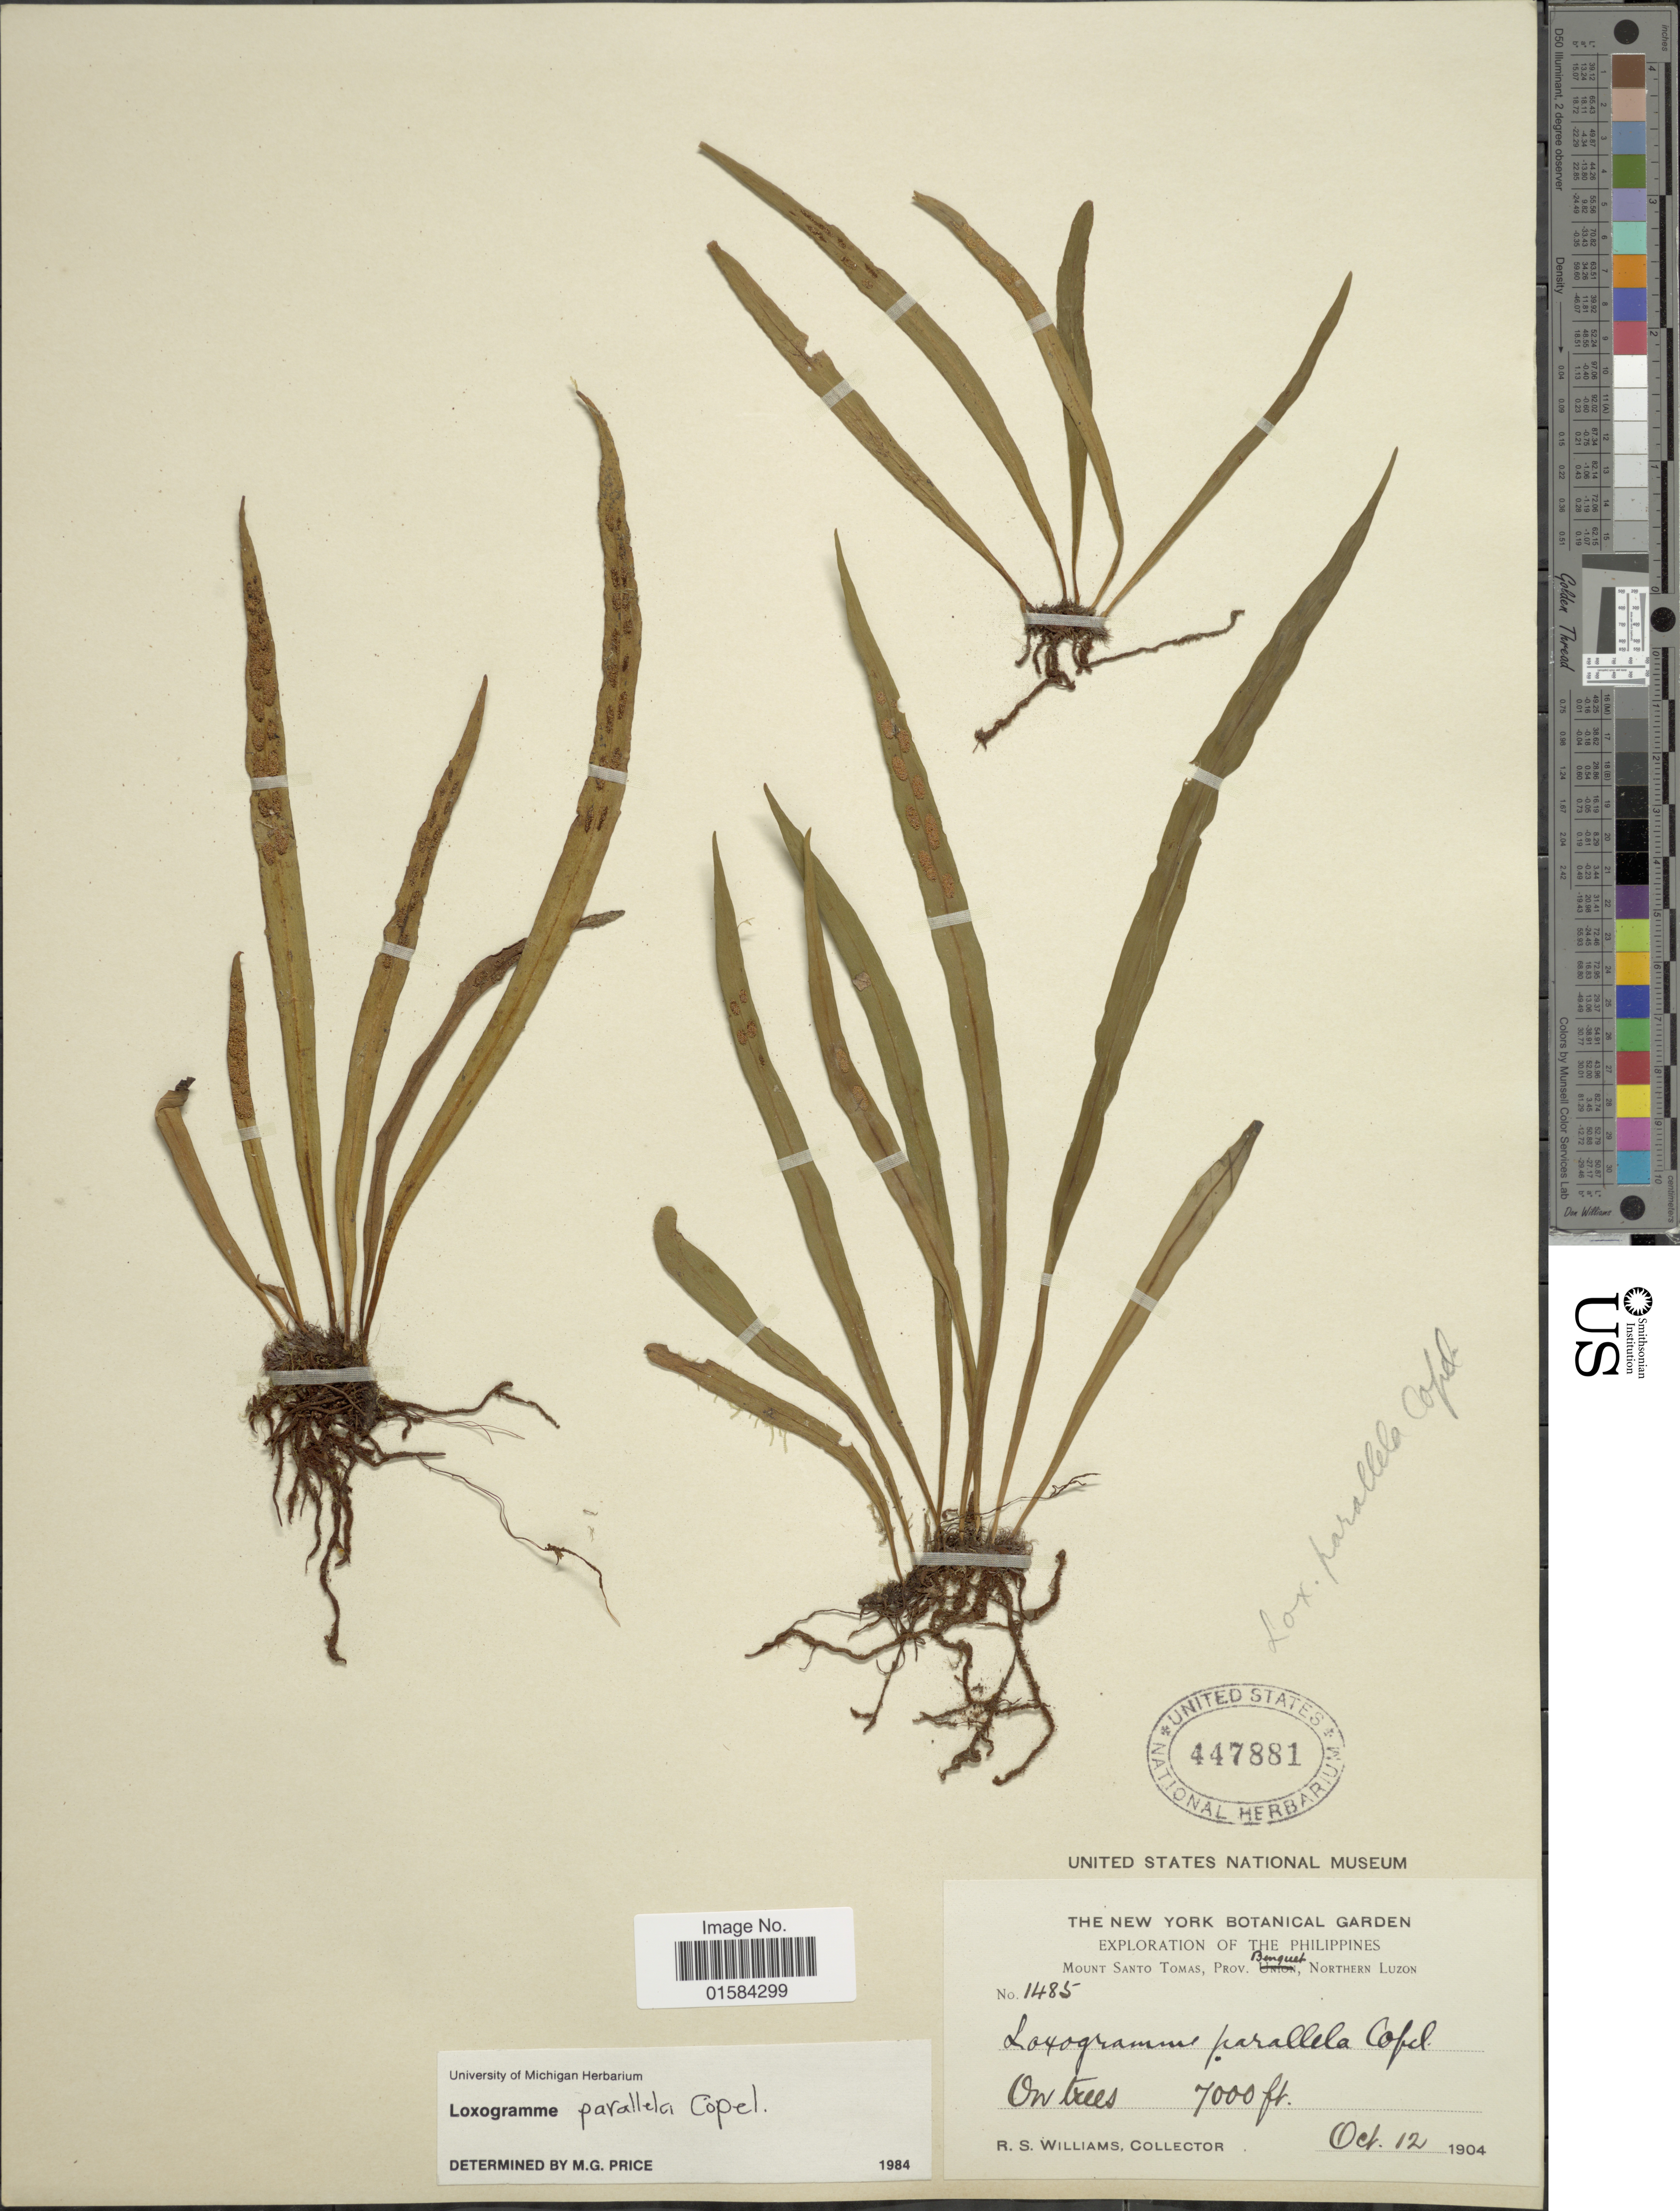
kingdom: Plantae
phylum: Tracheophyta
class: Polypodiopsida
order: Polypodiales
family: Polypodiaceae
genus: Loxogramme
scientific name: Loxogramme parallela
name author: Copel.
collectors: R. S. Williams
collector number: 1485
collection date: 1904-10-12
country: Philippines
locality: Mount Santo Tomas, Prov. Benguet, Northern Luzon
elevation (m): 2134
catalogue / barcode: US 447881